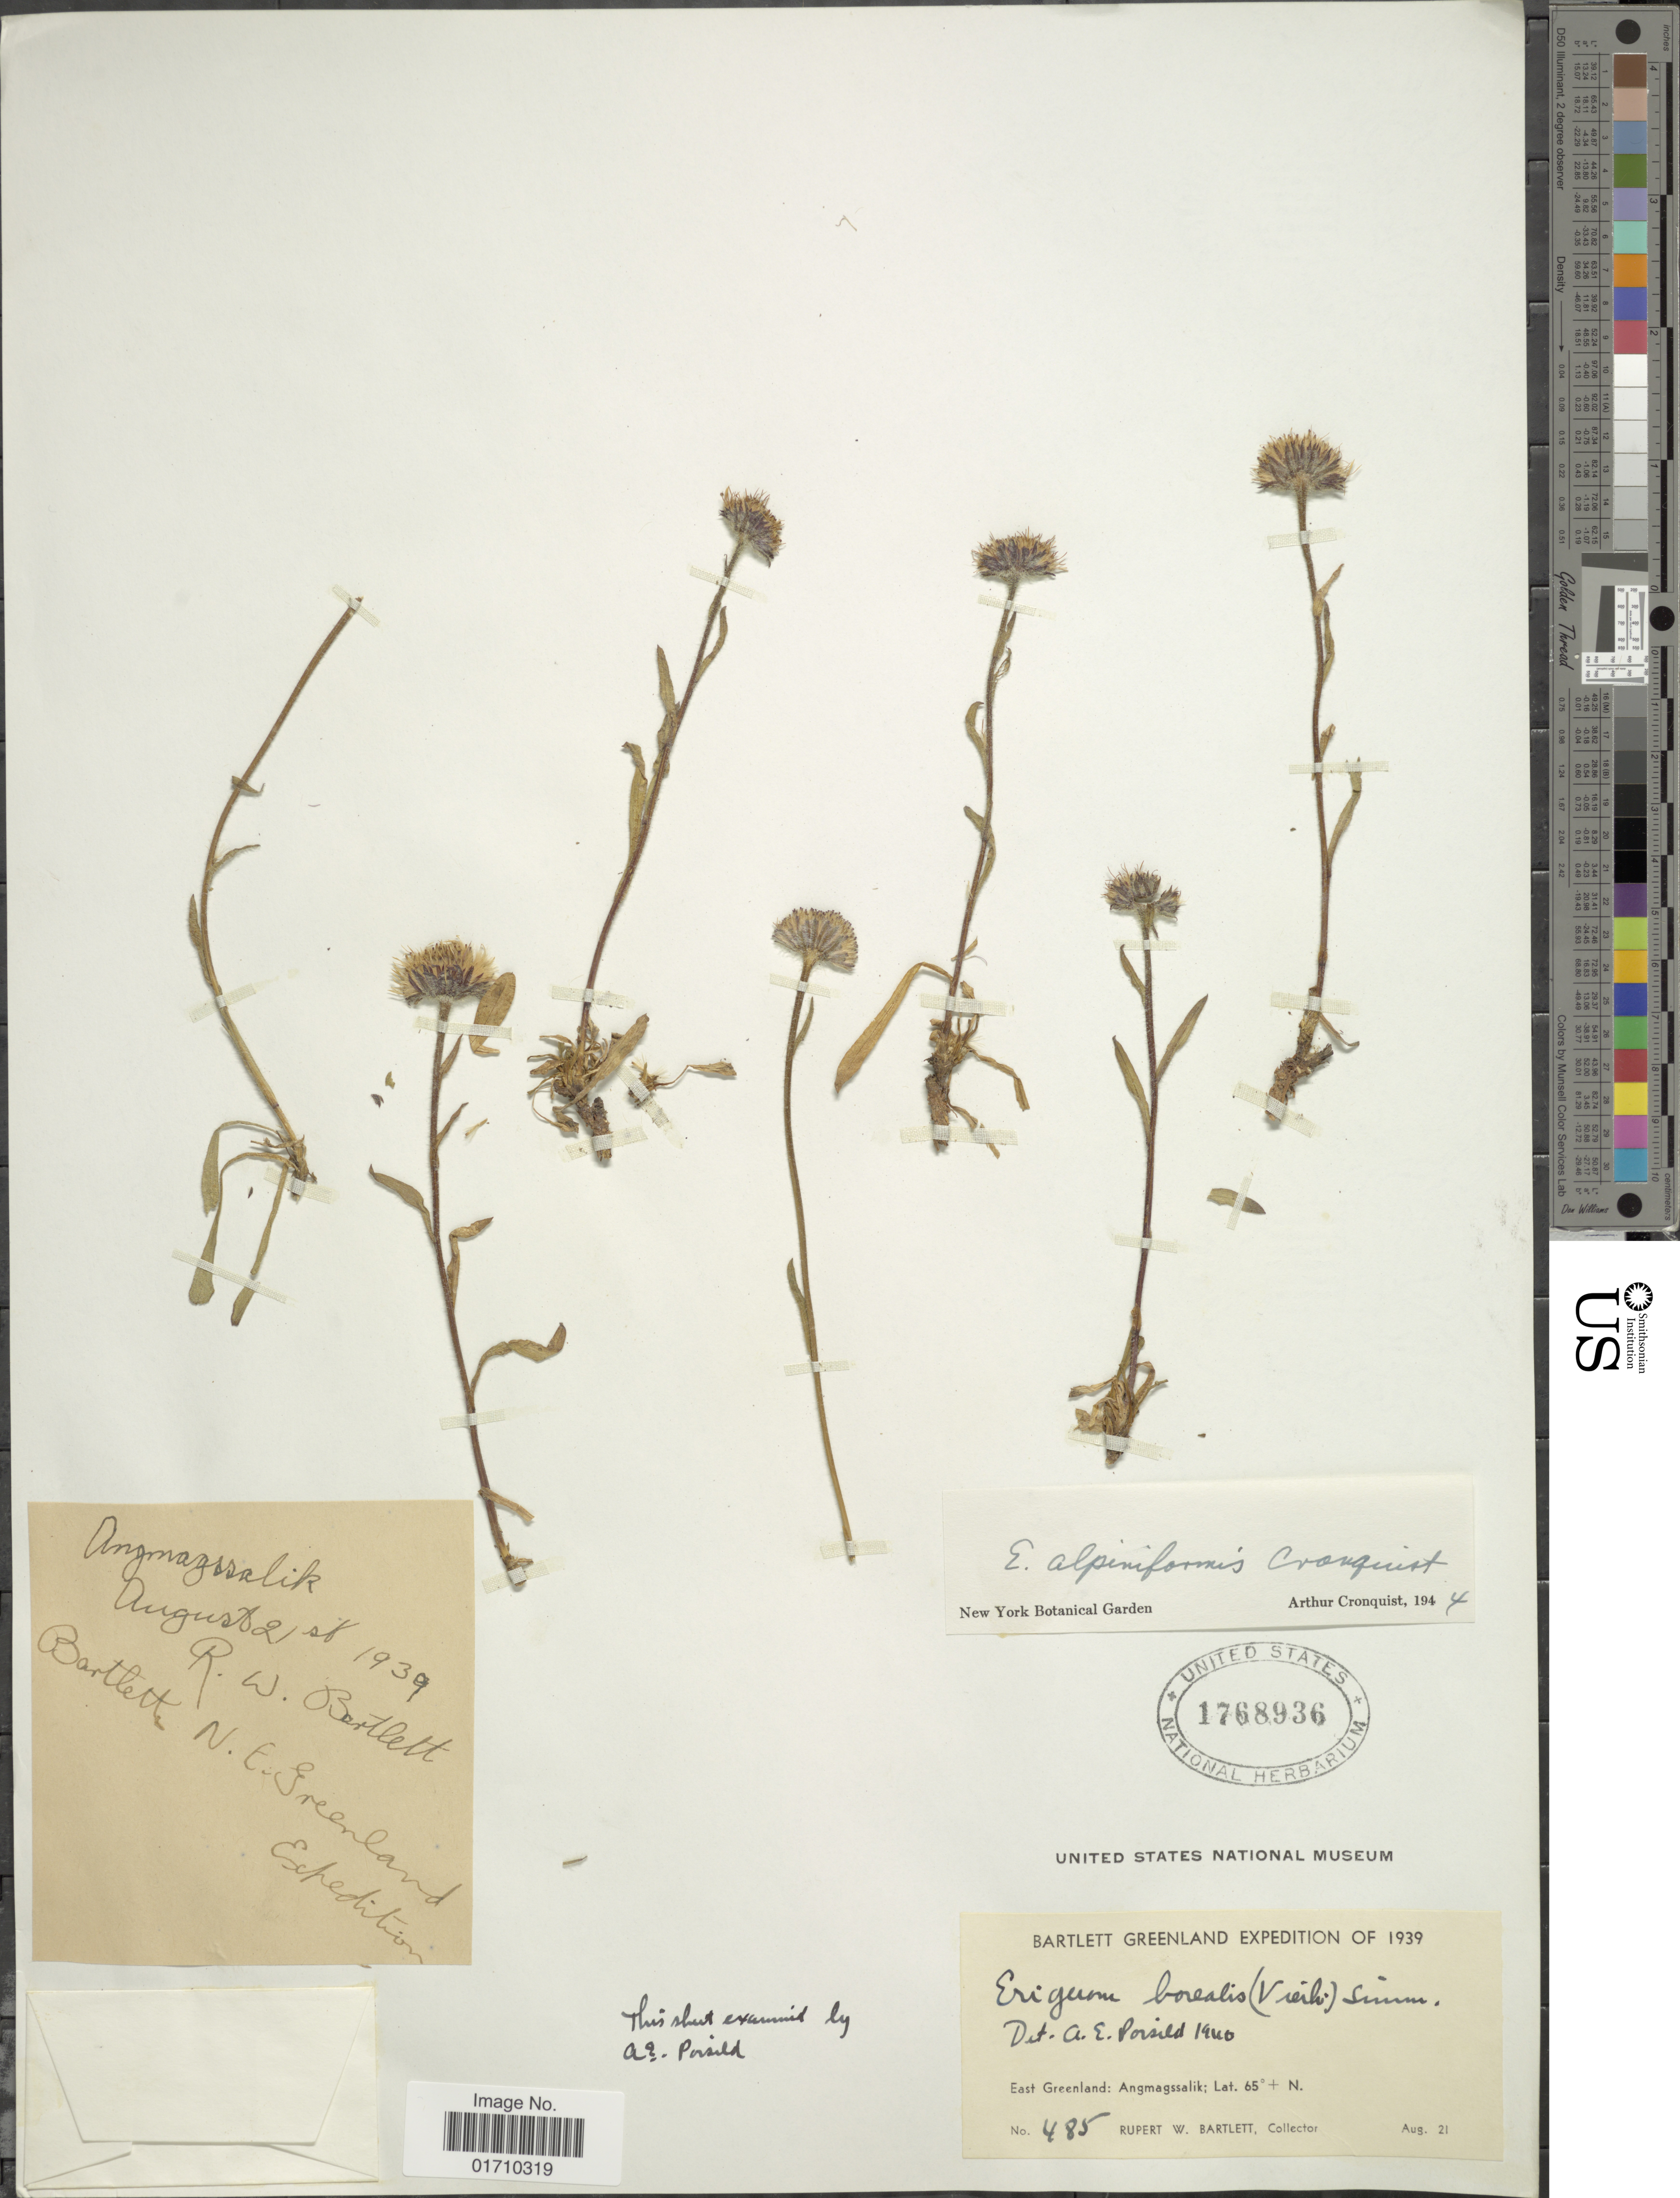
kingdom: Plantae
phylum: Tracheophyta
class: Magnoliopsida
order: Asterales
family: Asteraceae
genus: Erigeron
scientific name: Erigeron alpiniformis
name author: Cronq.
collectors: R. W. Bartlett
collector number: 485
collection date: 1939-08-21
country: Greenland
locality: East Greenland: Angmagssalik Fjord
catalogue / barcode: US 1768936